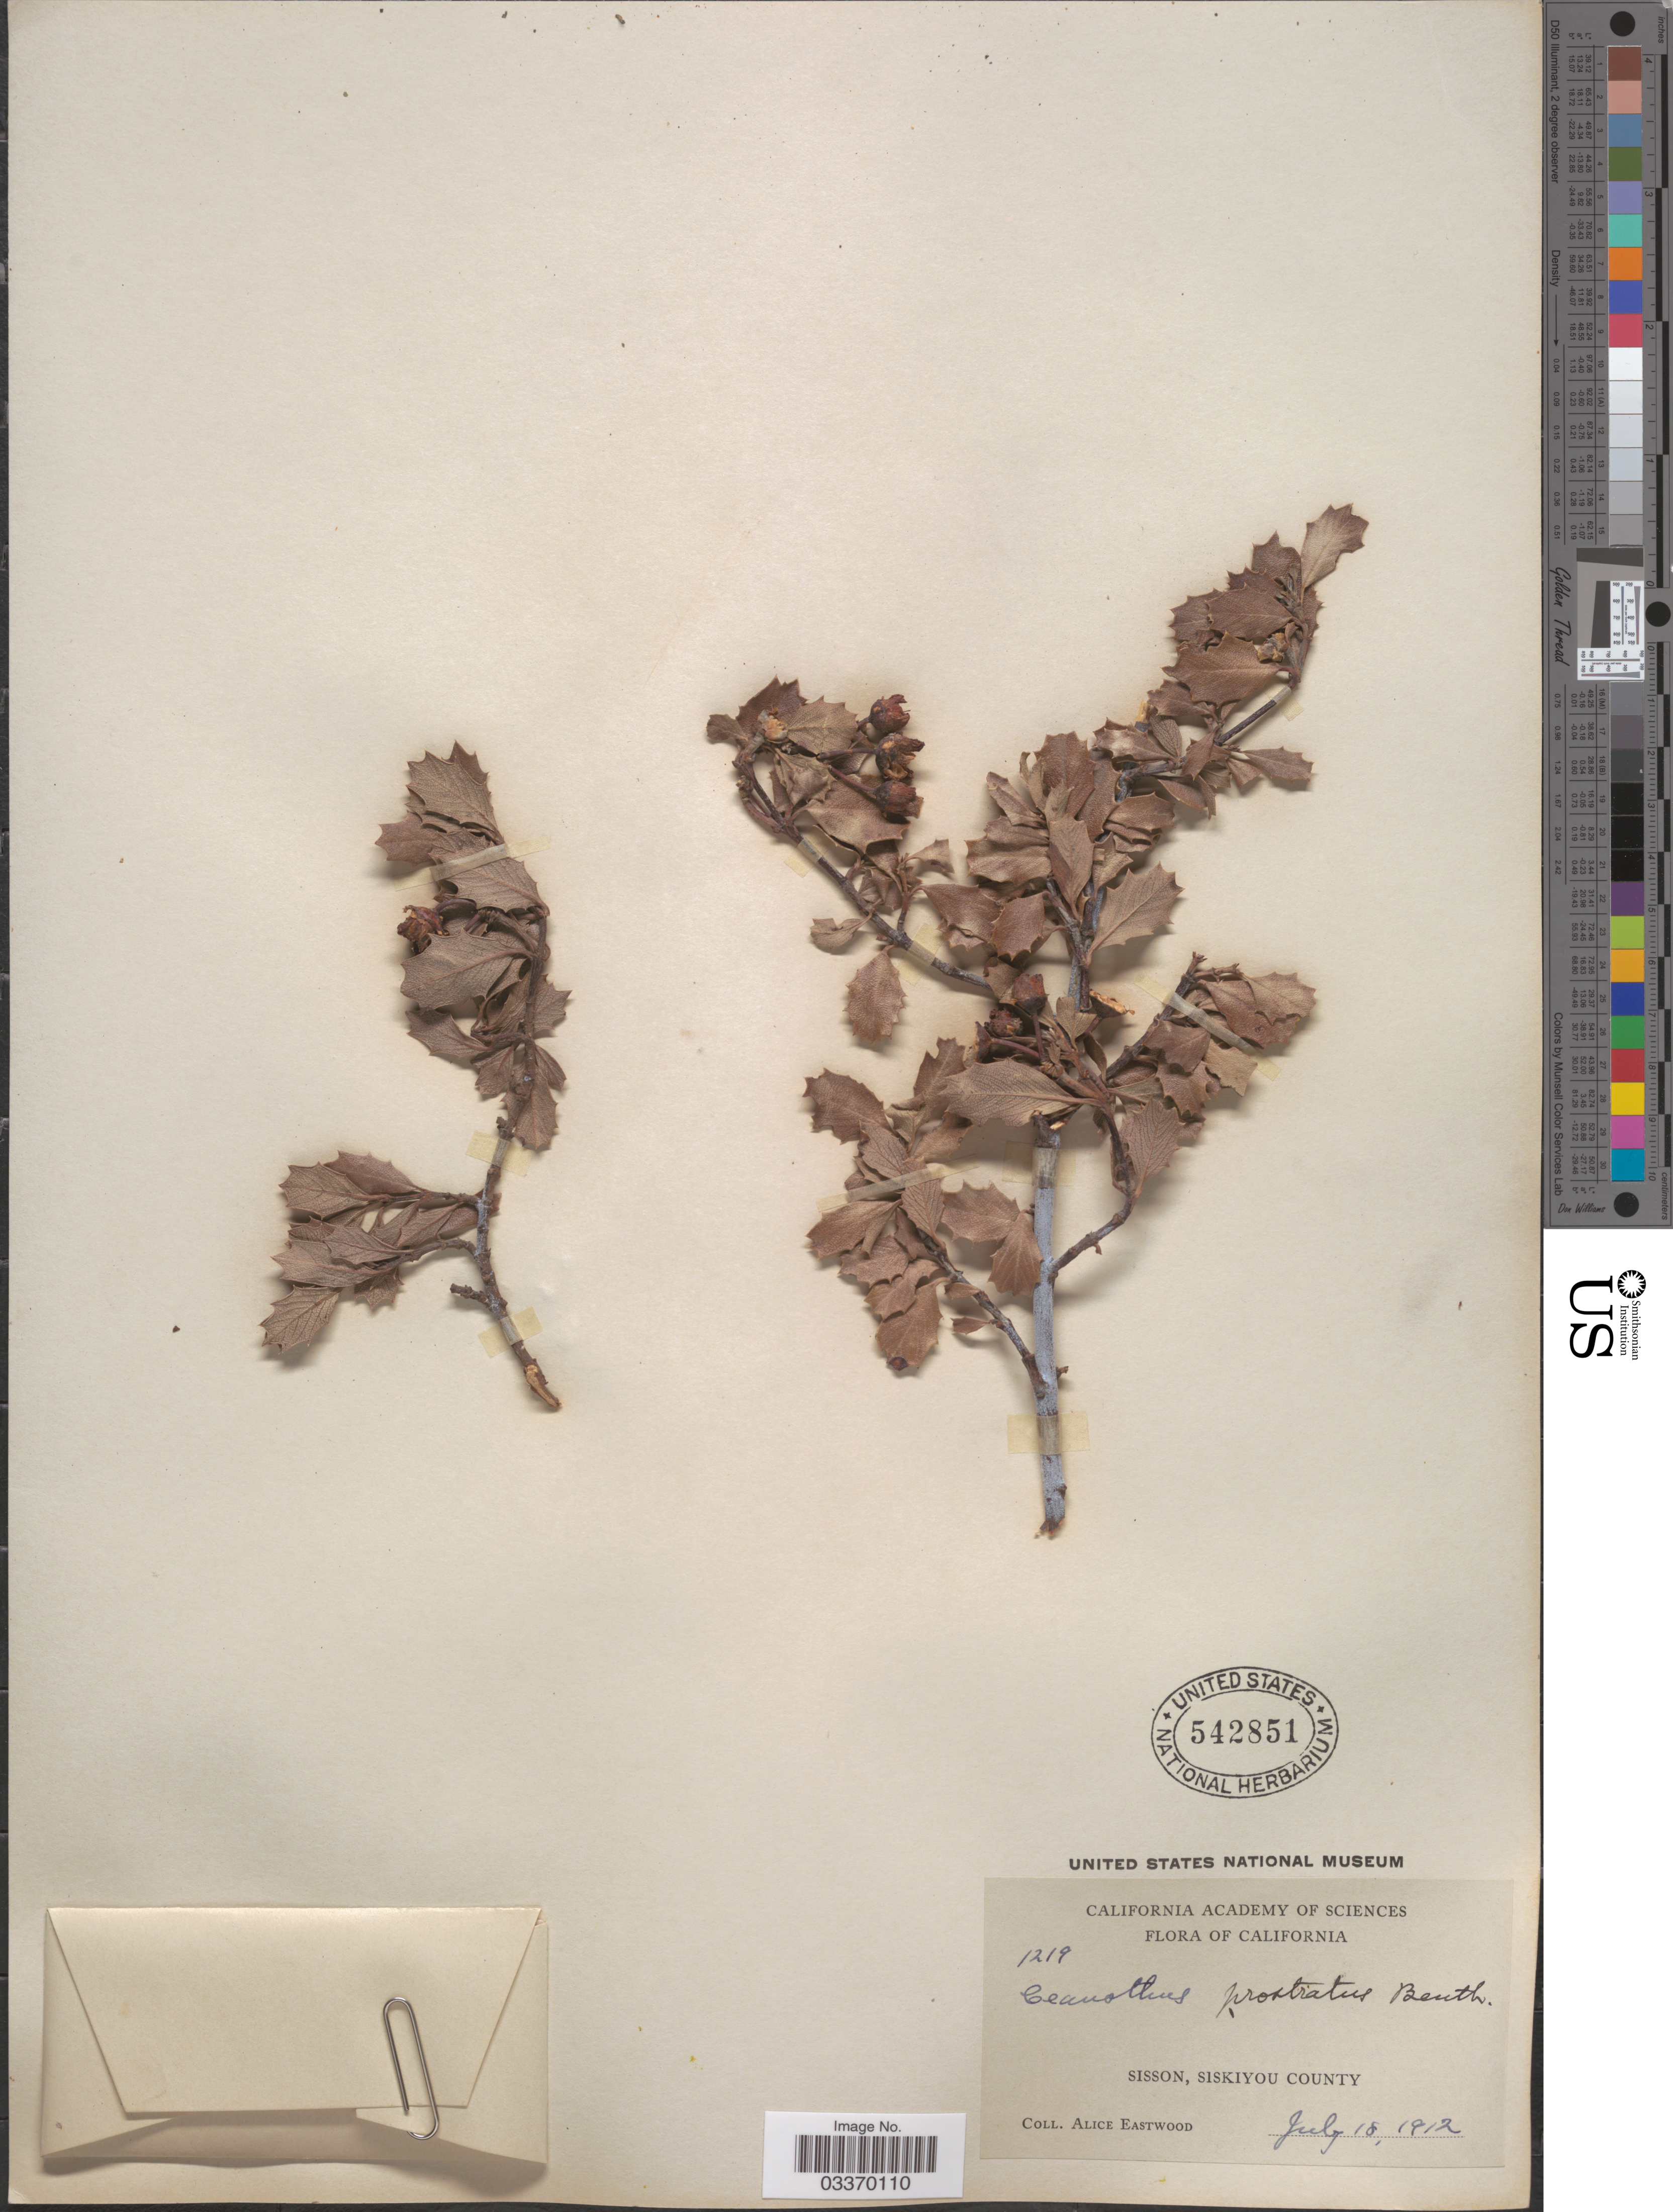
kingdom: Plantae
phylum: Tracheophyta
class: Magnoliopsida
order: Rosales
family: Rhamnaceae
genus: Ceanothus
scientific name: Ceanothus prostratus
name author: Benth.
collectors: A. Eastwood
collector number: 1219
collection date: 1912-07-18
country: United States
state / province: California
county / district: Siskiyou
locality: Sisson, Siskiyou County.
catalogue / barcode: US 542851